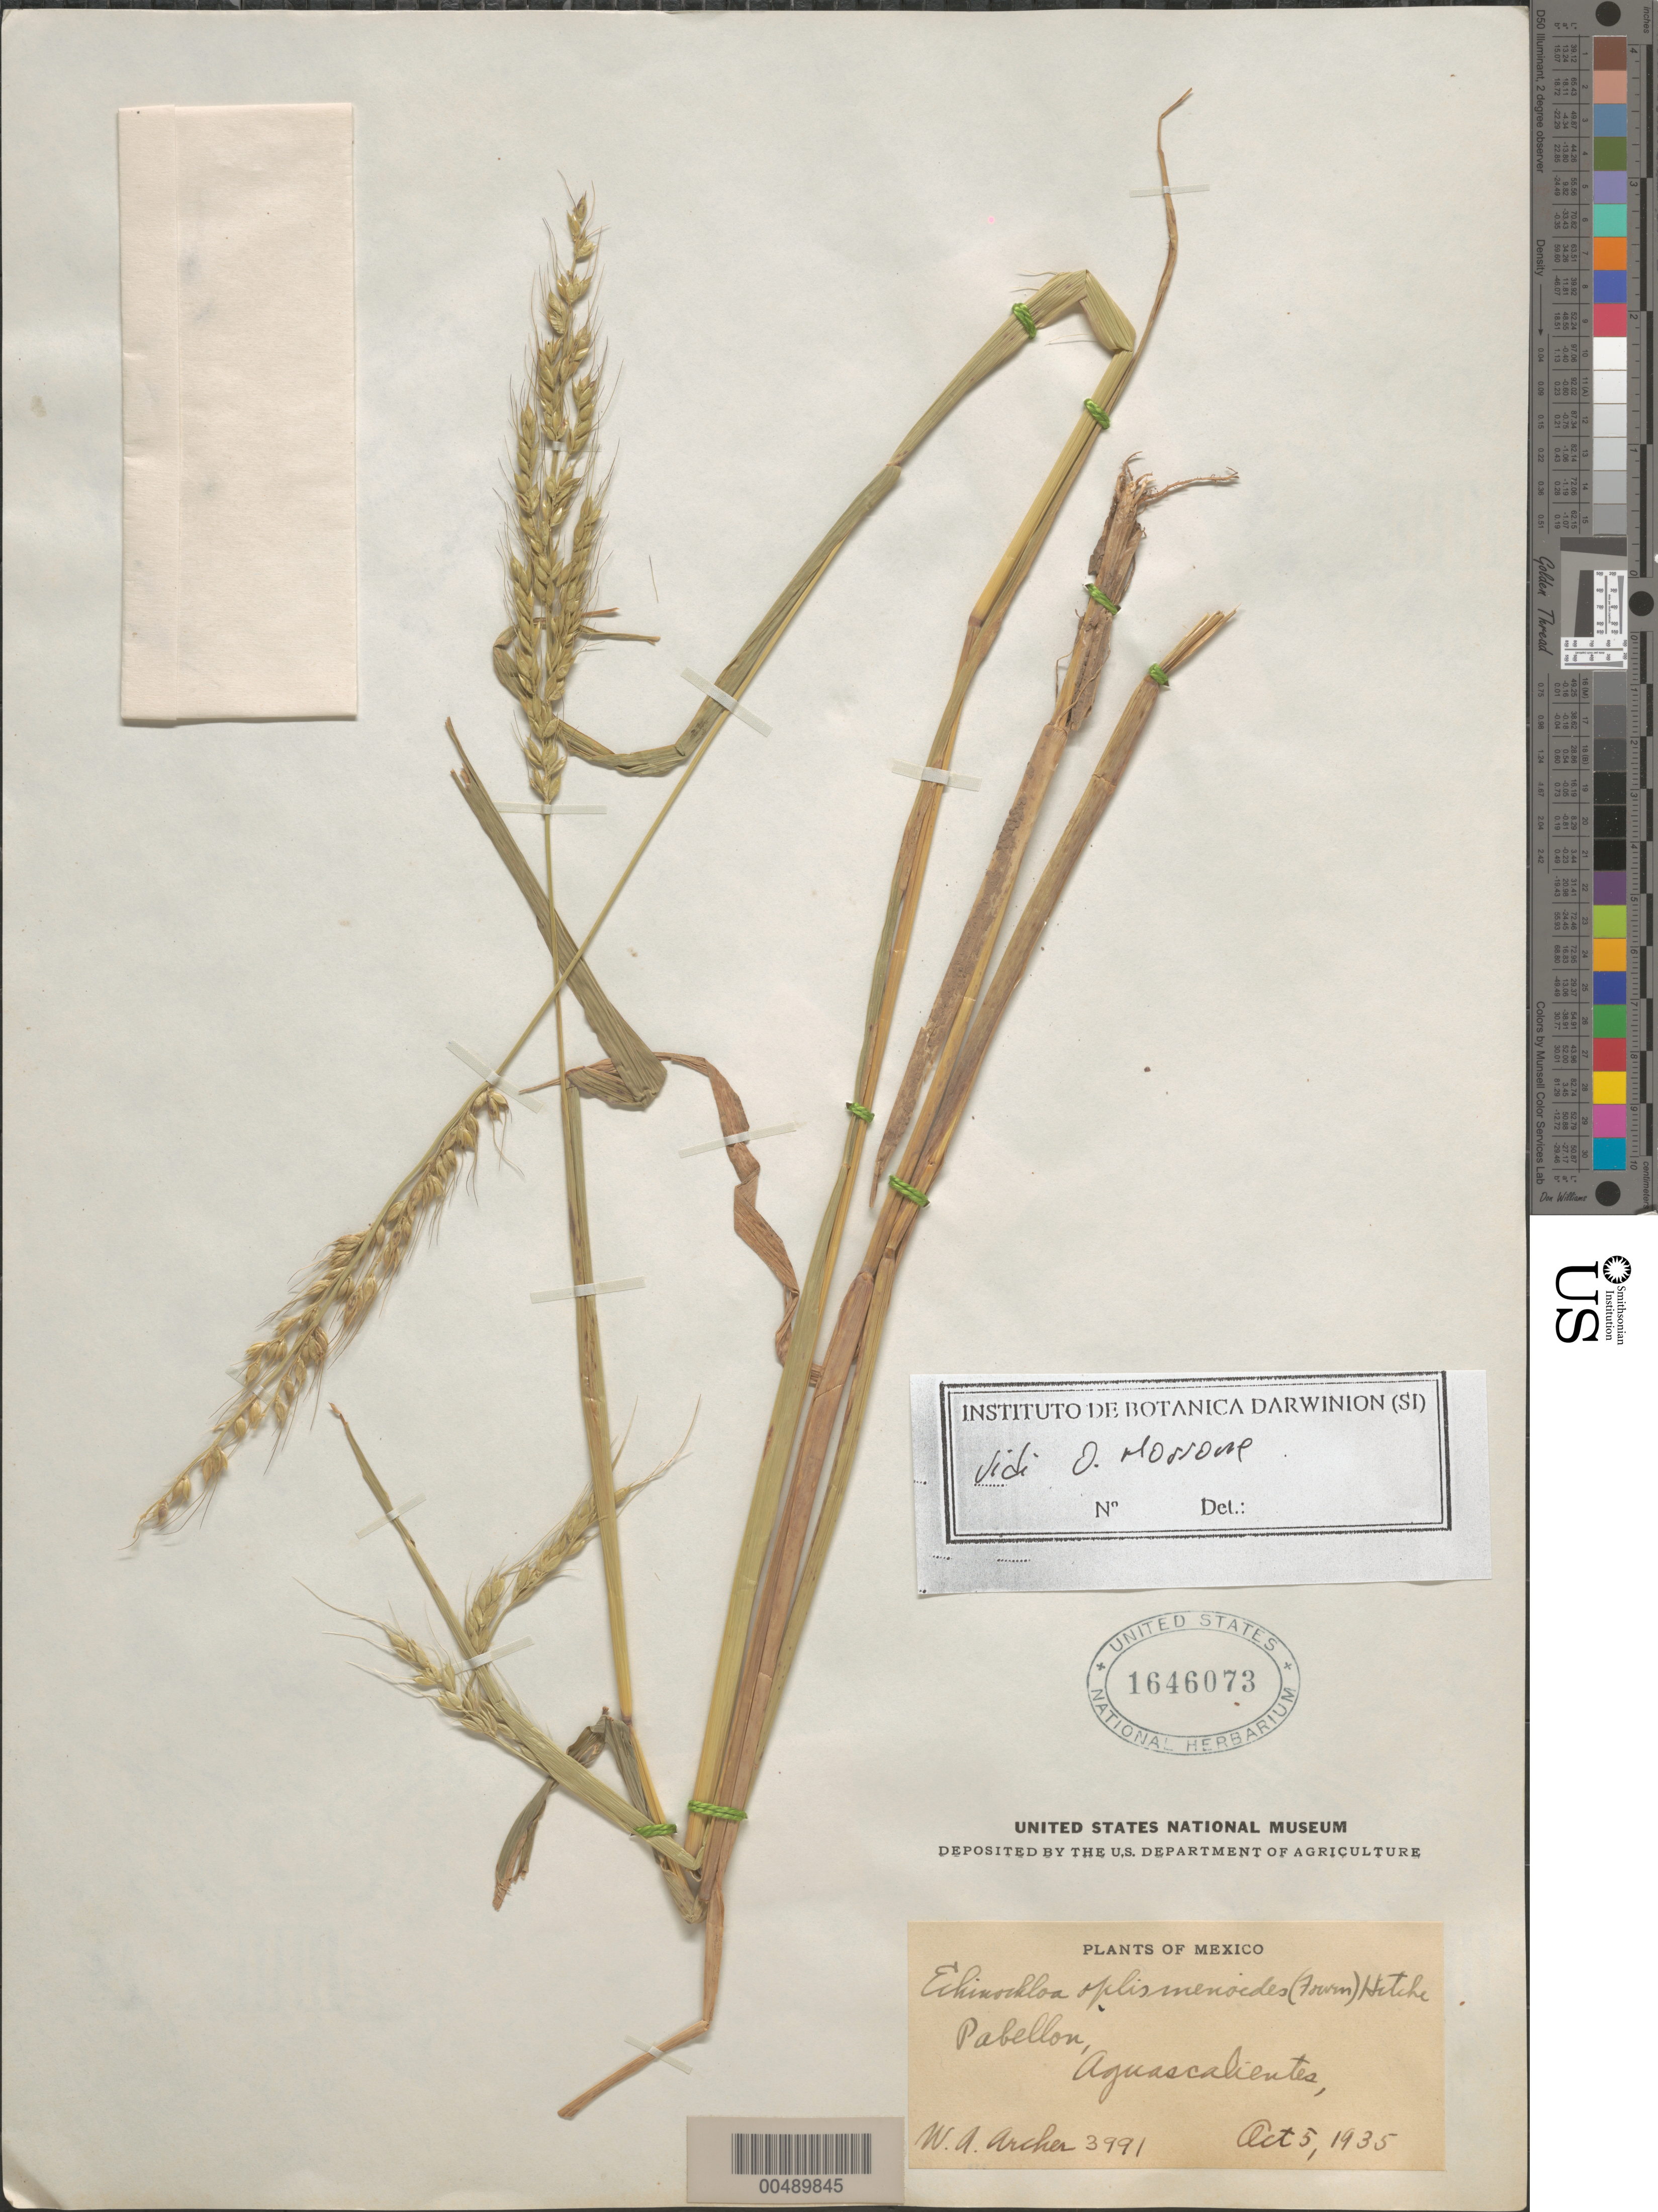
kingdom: Plantae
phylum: Tracheophyta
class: Liliopsida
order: Poales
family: Poaceae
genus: Echinochloa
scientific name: Echinochloa oplismenoides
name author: (E. Fourn.) Hitchc.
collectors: W. A. Archer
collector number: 3991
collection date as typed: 5 Oct 1935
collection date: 1935-10-05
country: Mexico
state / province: Aguascalientes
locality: Pabellon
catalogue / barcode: US 1646073